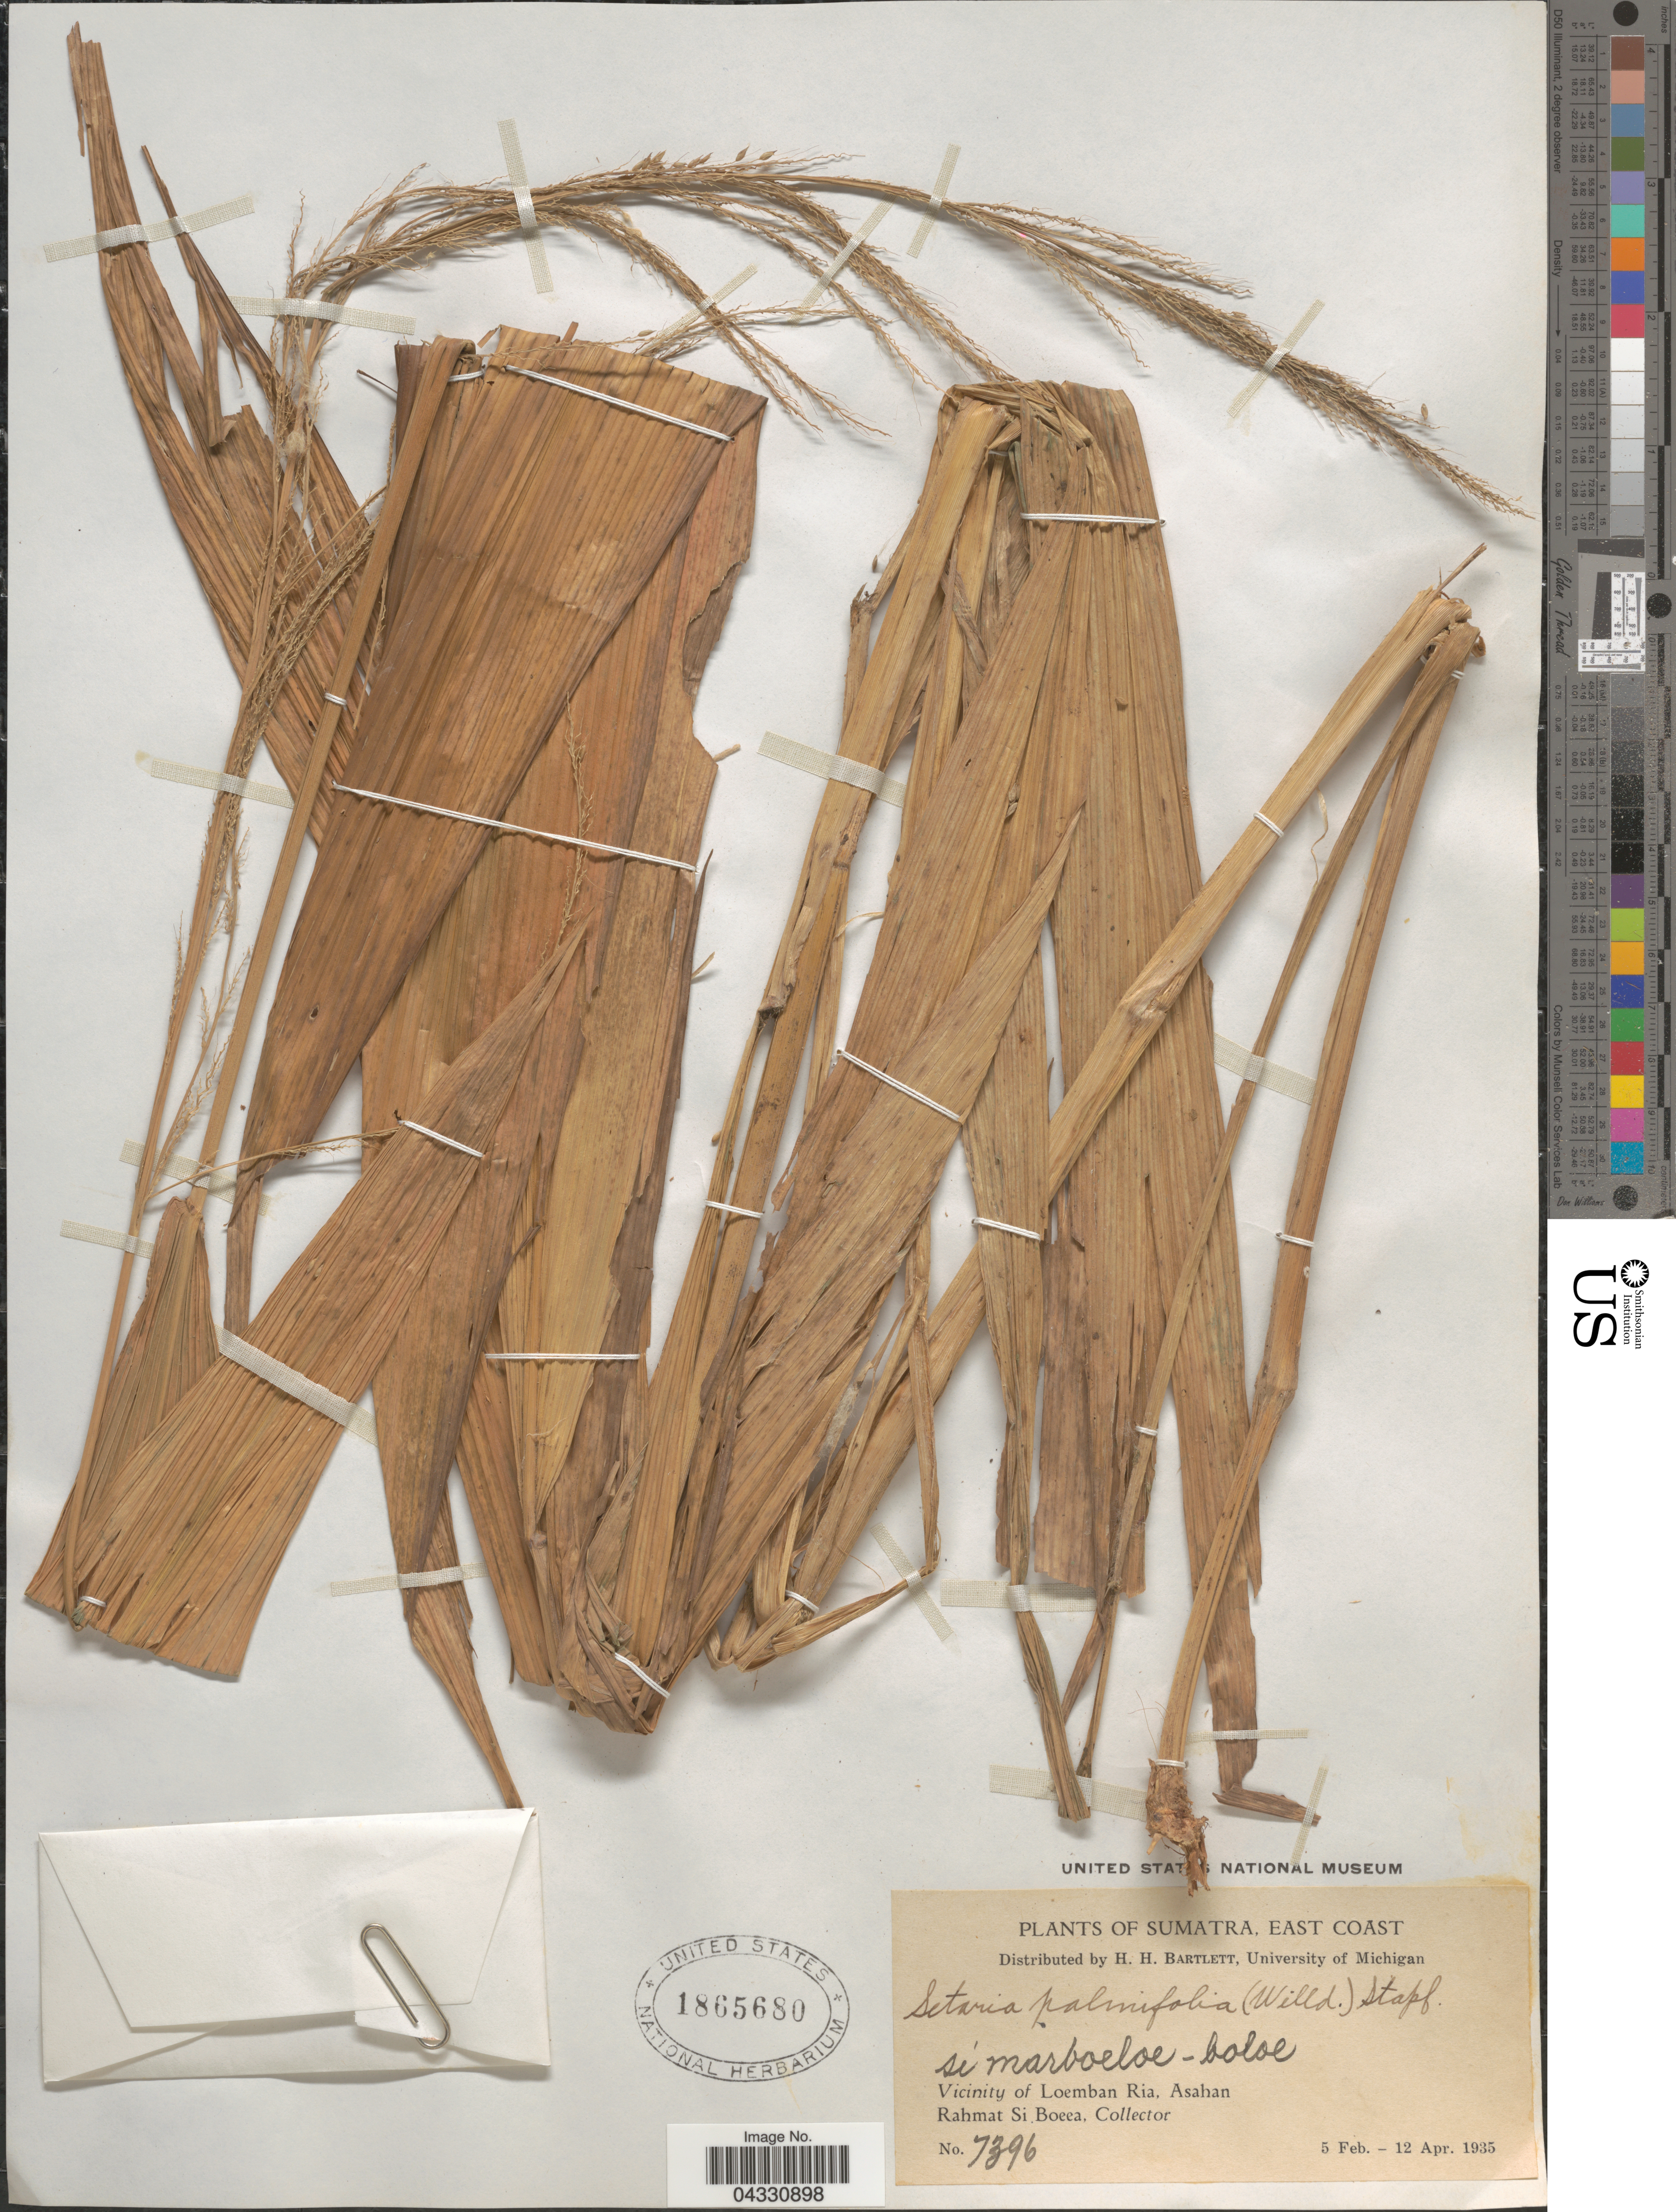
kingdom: Plantae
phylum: Tracheophyta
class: Liliopsida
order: Poales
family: Poaceae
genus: Setaria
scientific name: Setaria palmifolia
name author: (J. Koenig) Stapf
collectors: Rahmat Si Boeea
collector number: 7396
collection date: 1935-02-05/1935-04-12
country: Indonesia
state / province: Sumatra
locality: East Coast. Vicinity of Loemban Ria, Asahan.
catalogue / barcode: US 1865680